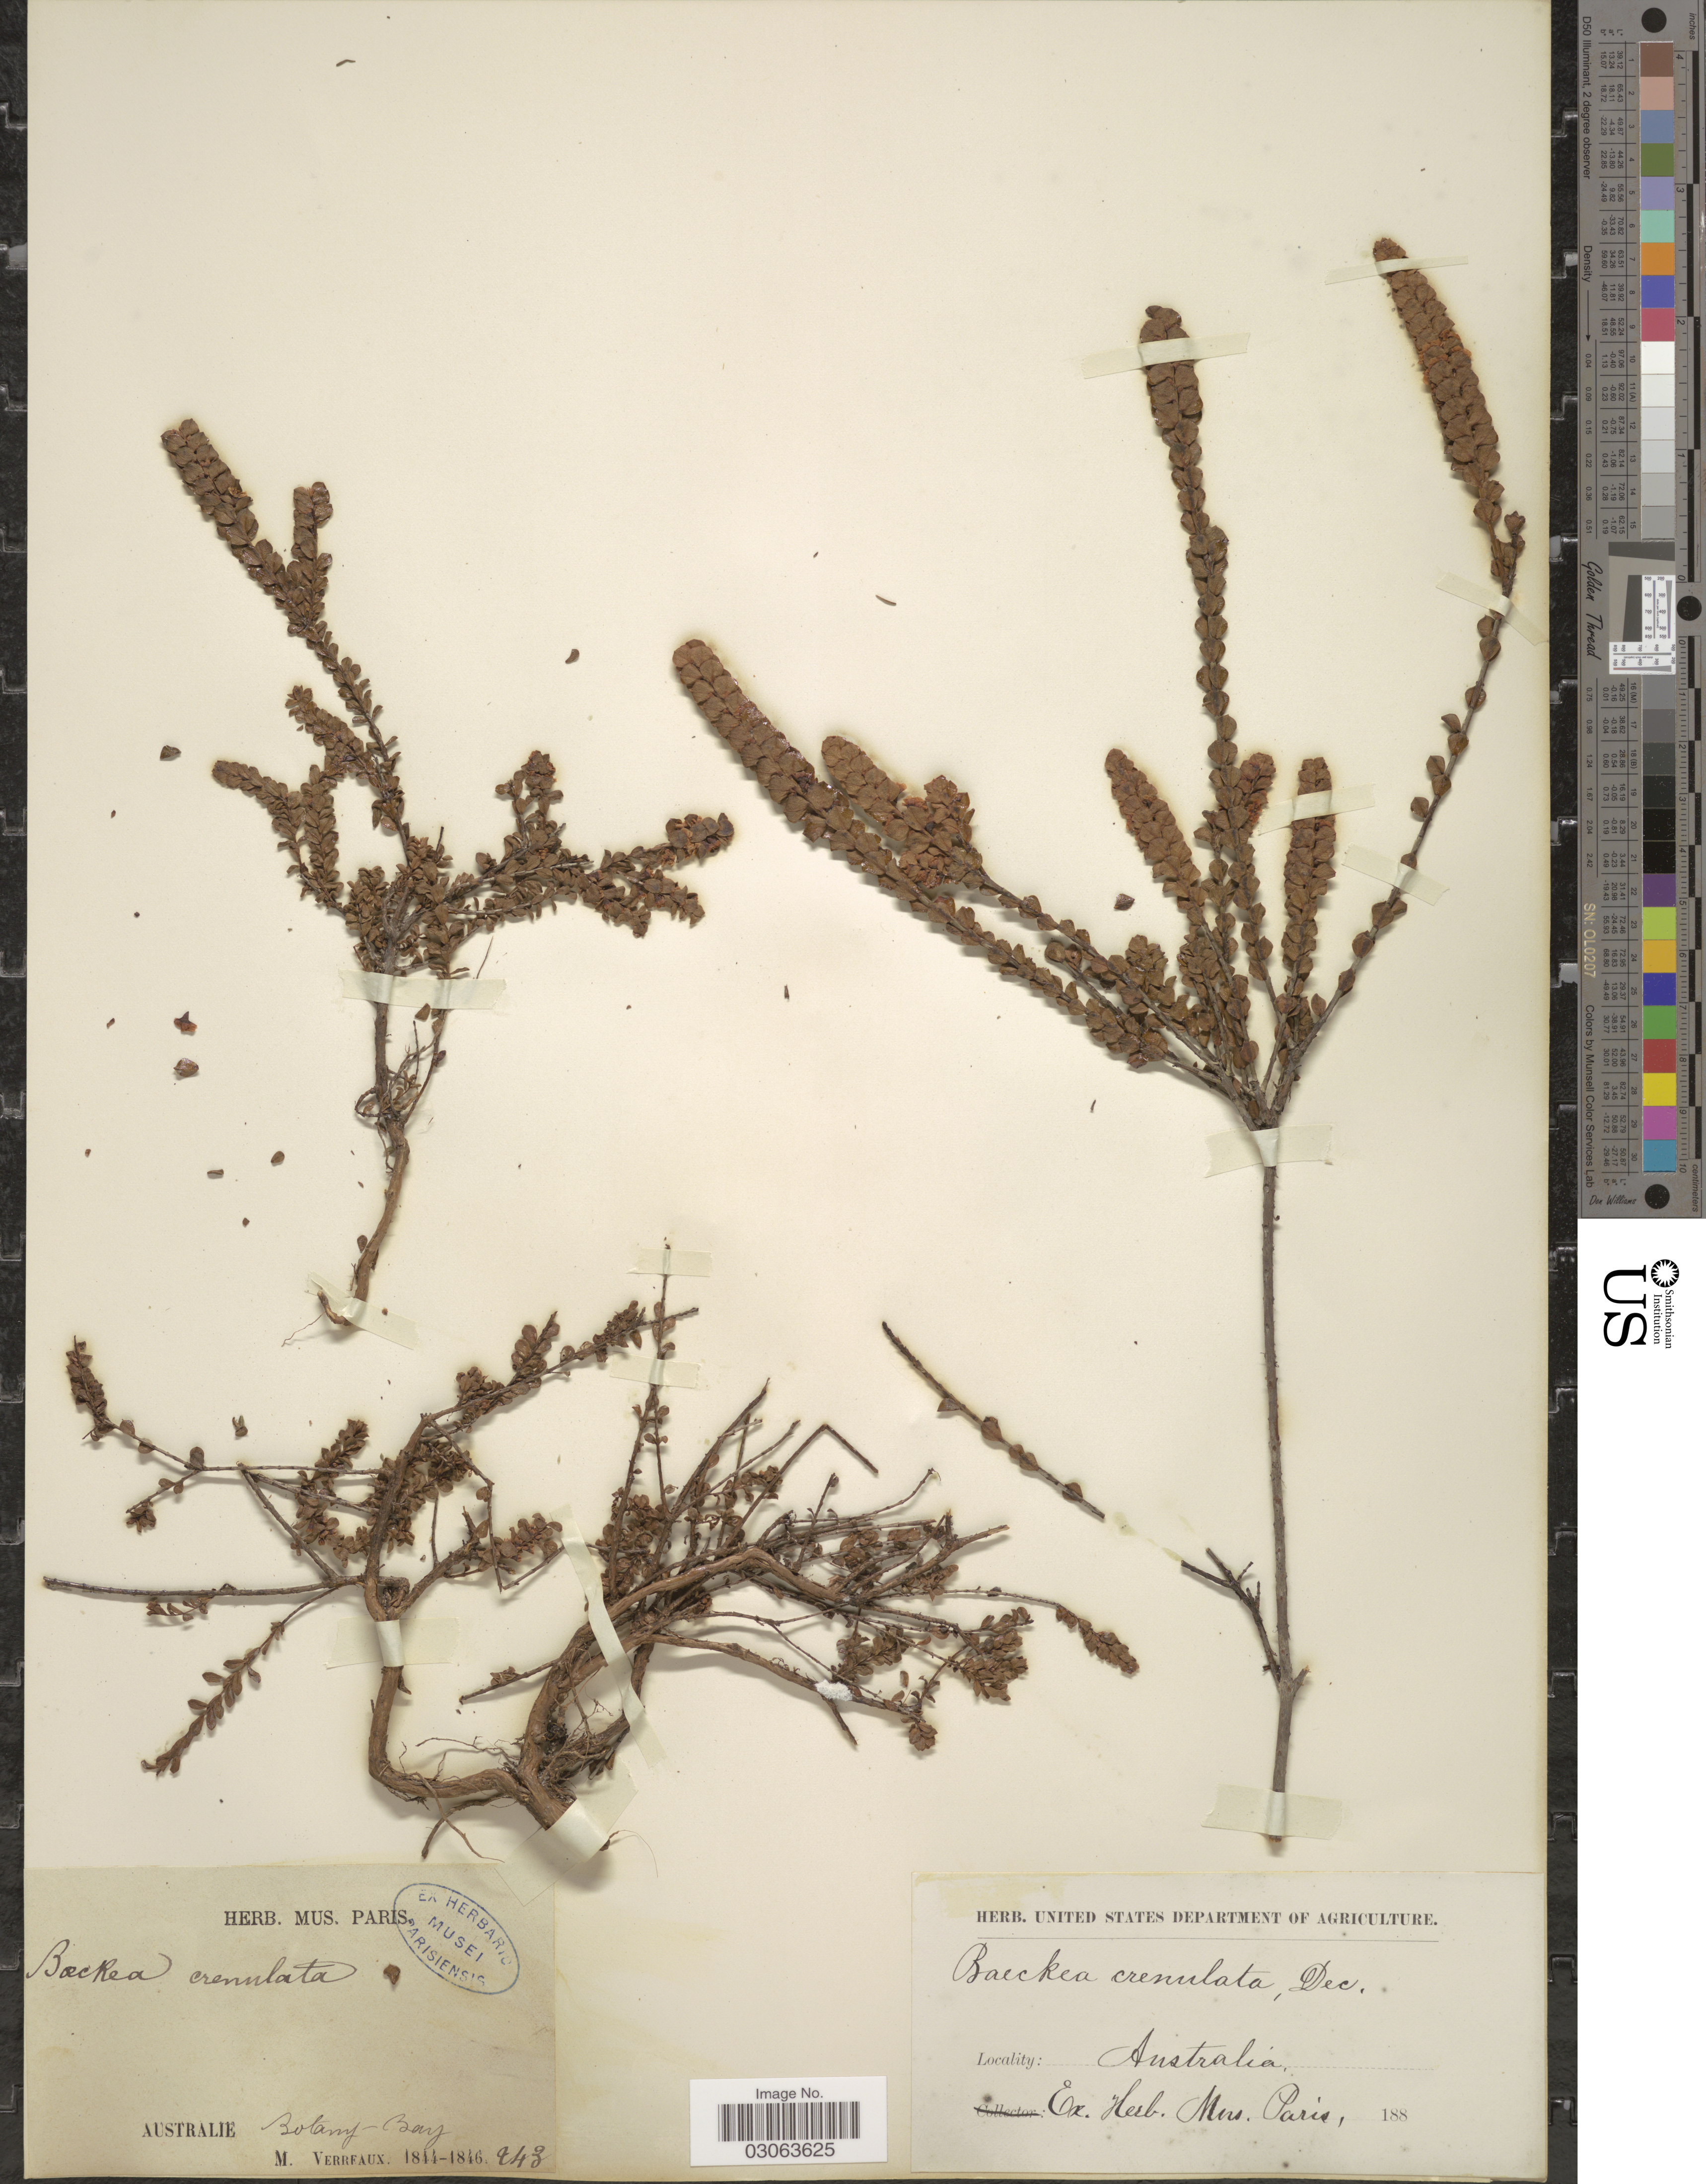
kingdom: Plantae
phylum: Tracheophyta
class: Magnoliopsida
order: Myrtales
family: Myrtaceae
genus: Baeckea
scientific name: Baeckea imbricata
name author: (Gaertn.) Druce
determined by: Strong, Mark T., (BOT), Smithsonian Institution - National Museum of Natural History (UNITED STATES)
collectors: M. Verreaux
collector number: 943*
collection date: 1844/1846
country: Australia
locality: Botany-Bay.